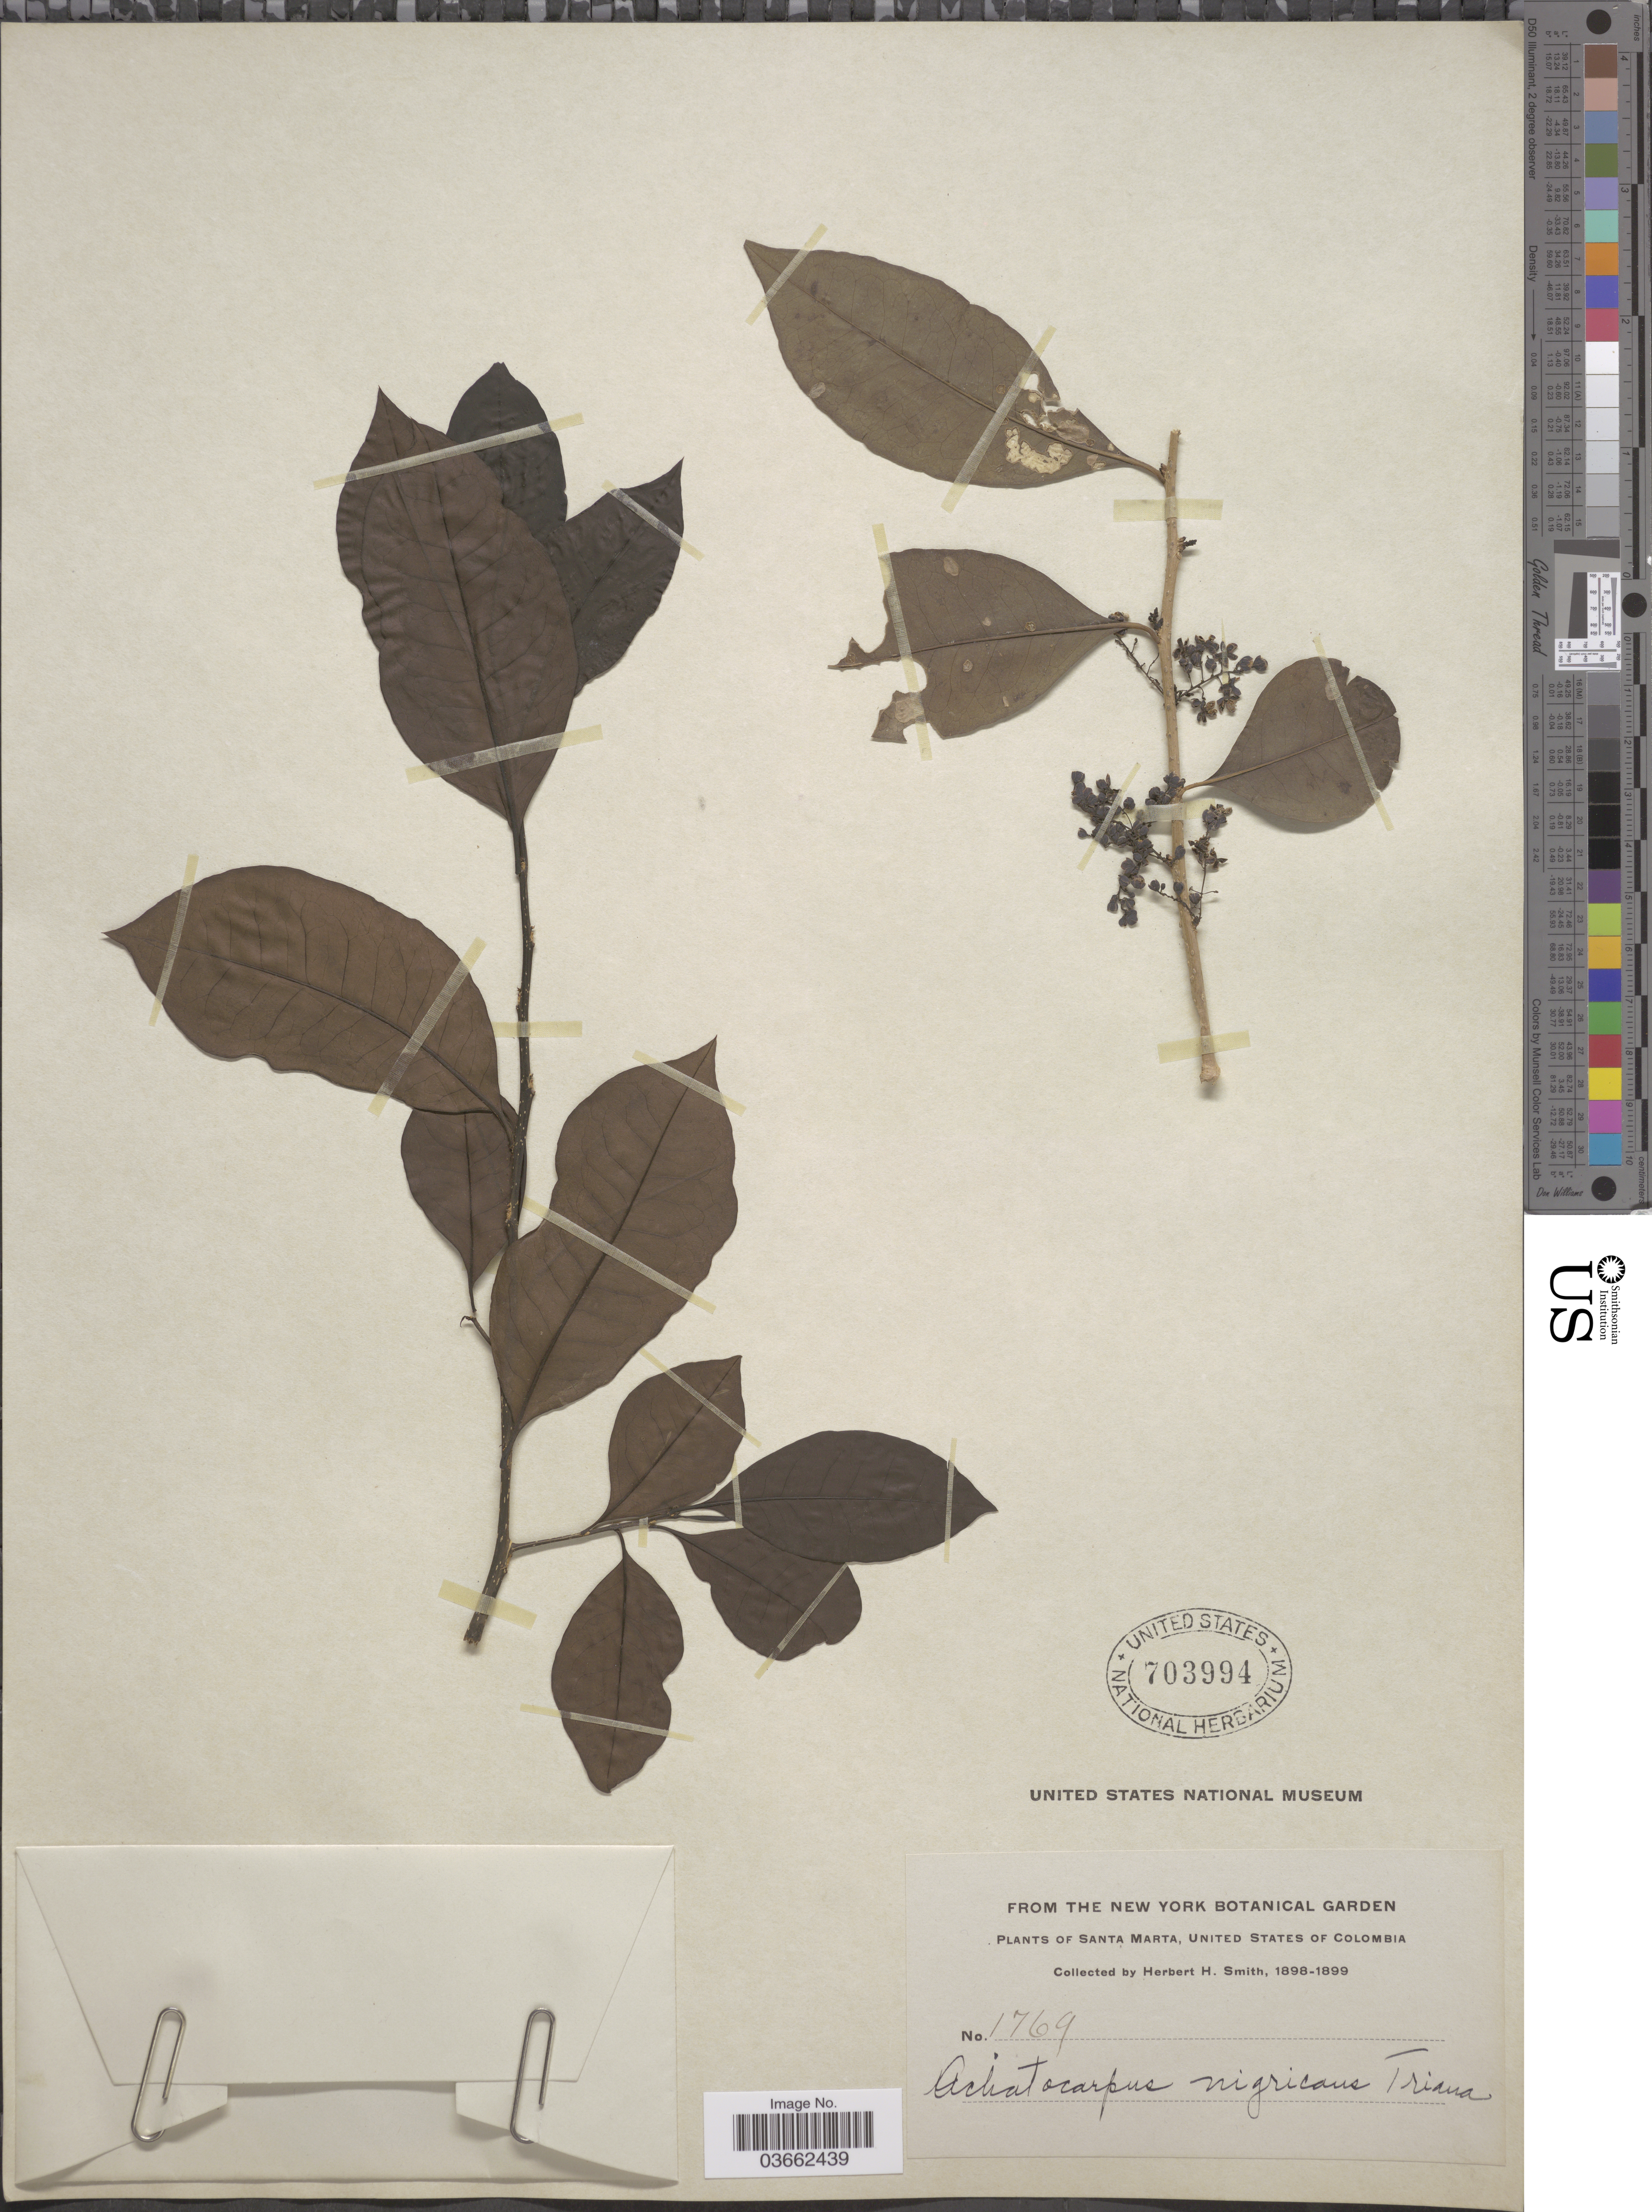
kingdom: Plantae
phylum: Tracheophyta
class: Magnoliopsida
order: Caryophyllales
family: Achatocarpaceae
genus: Achatocarpus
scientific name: Achatocarpus nigricans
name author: Triana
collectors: Herbert H. Smith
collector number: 1769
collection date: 1898/1899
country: Colombia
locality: Santa Marta, United States of Colombia.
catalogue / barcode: US 703994